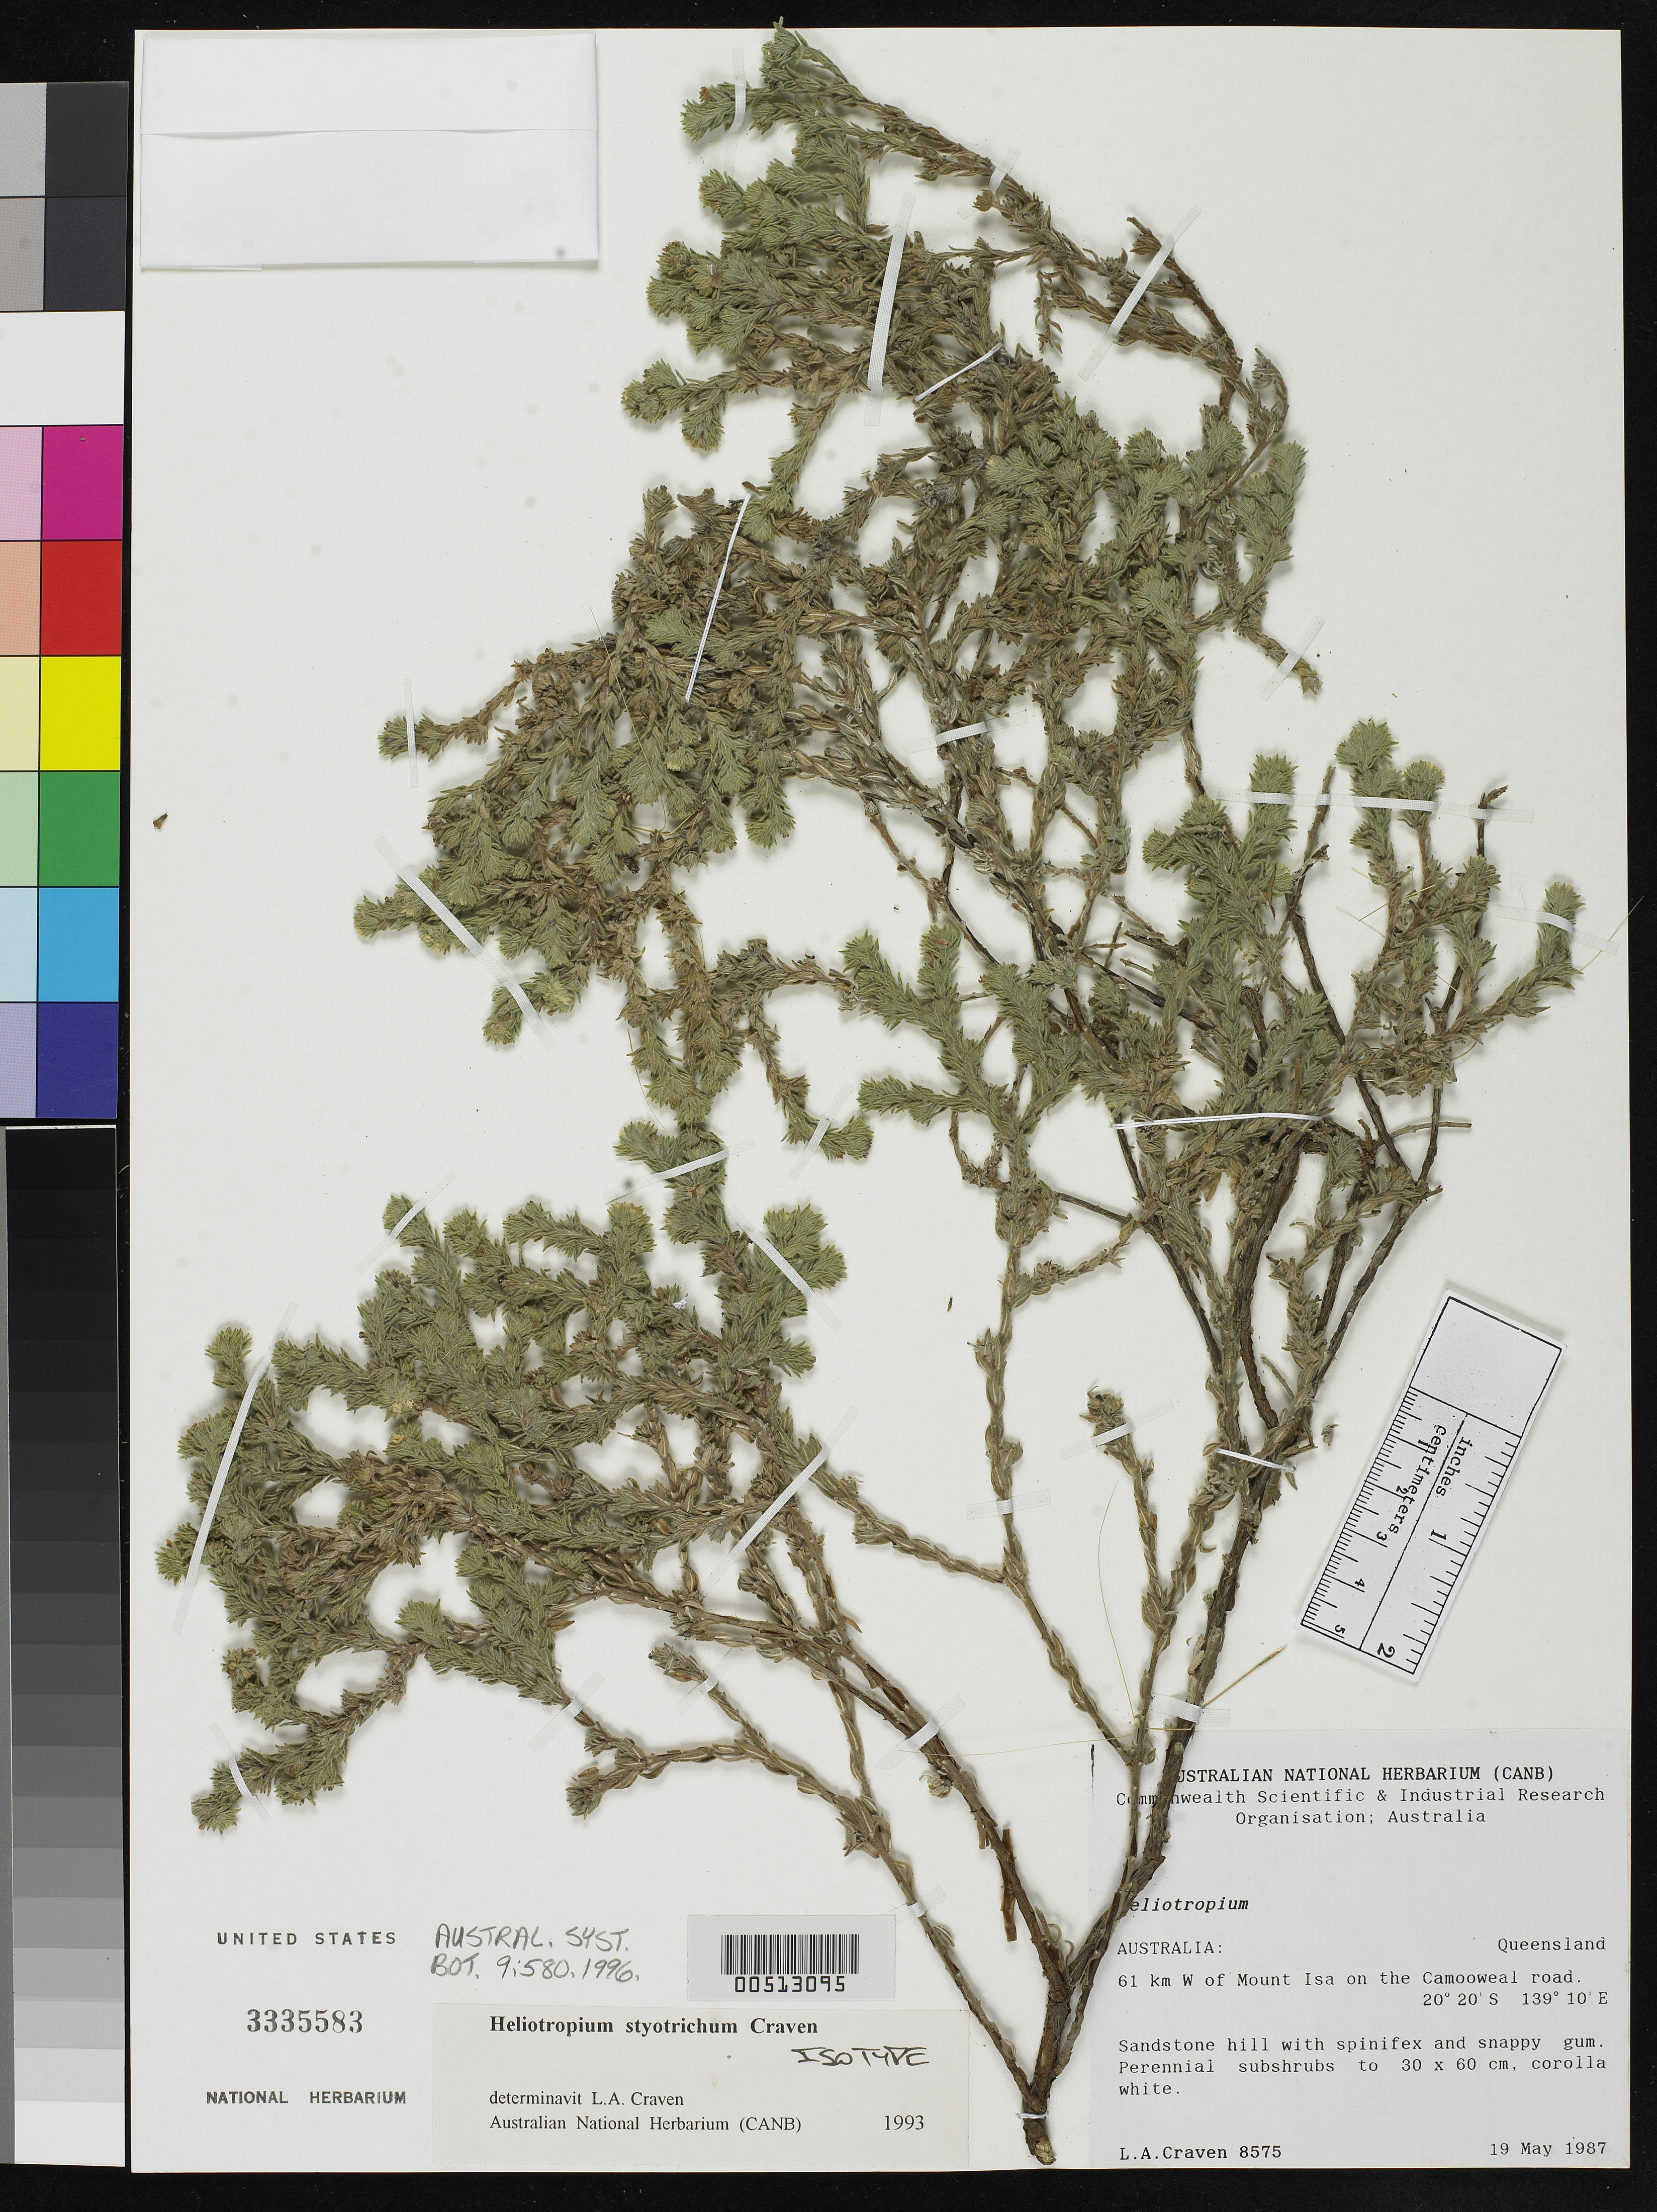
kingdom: Plantae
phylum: Tracheophyta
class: Magnoliopsida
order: Boraginales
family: Heliotropiaceae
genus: Heliotropium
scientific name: Heliotropium styotrichum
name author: Craven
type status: Isotype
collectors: L. A. Craven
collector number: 8575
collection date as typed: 19 May 1987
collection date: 1987-05-19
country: Australia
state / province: Queensland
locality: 61 km W of Mount Isa on Camooweal Road.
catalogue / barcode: US 3335583